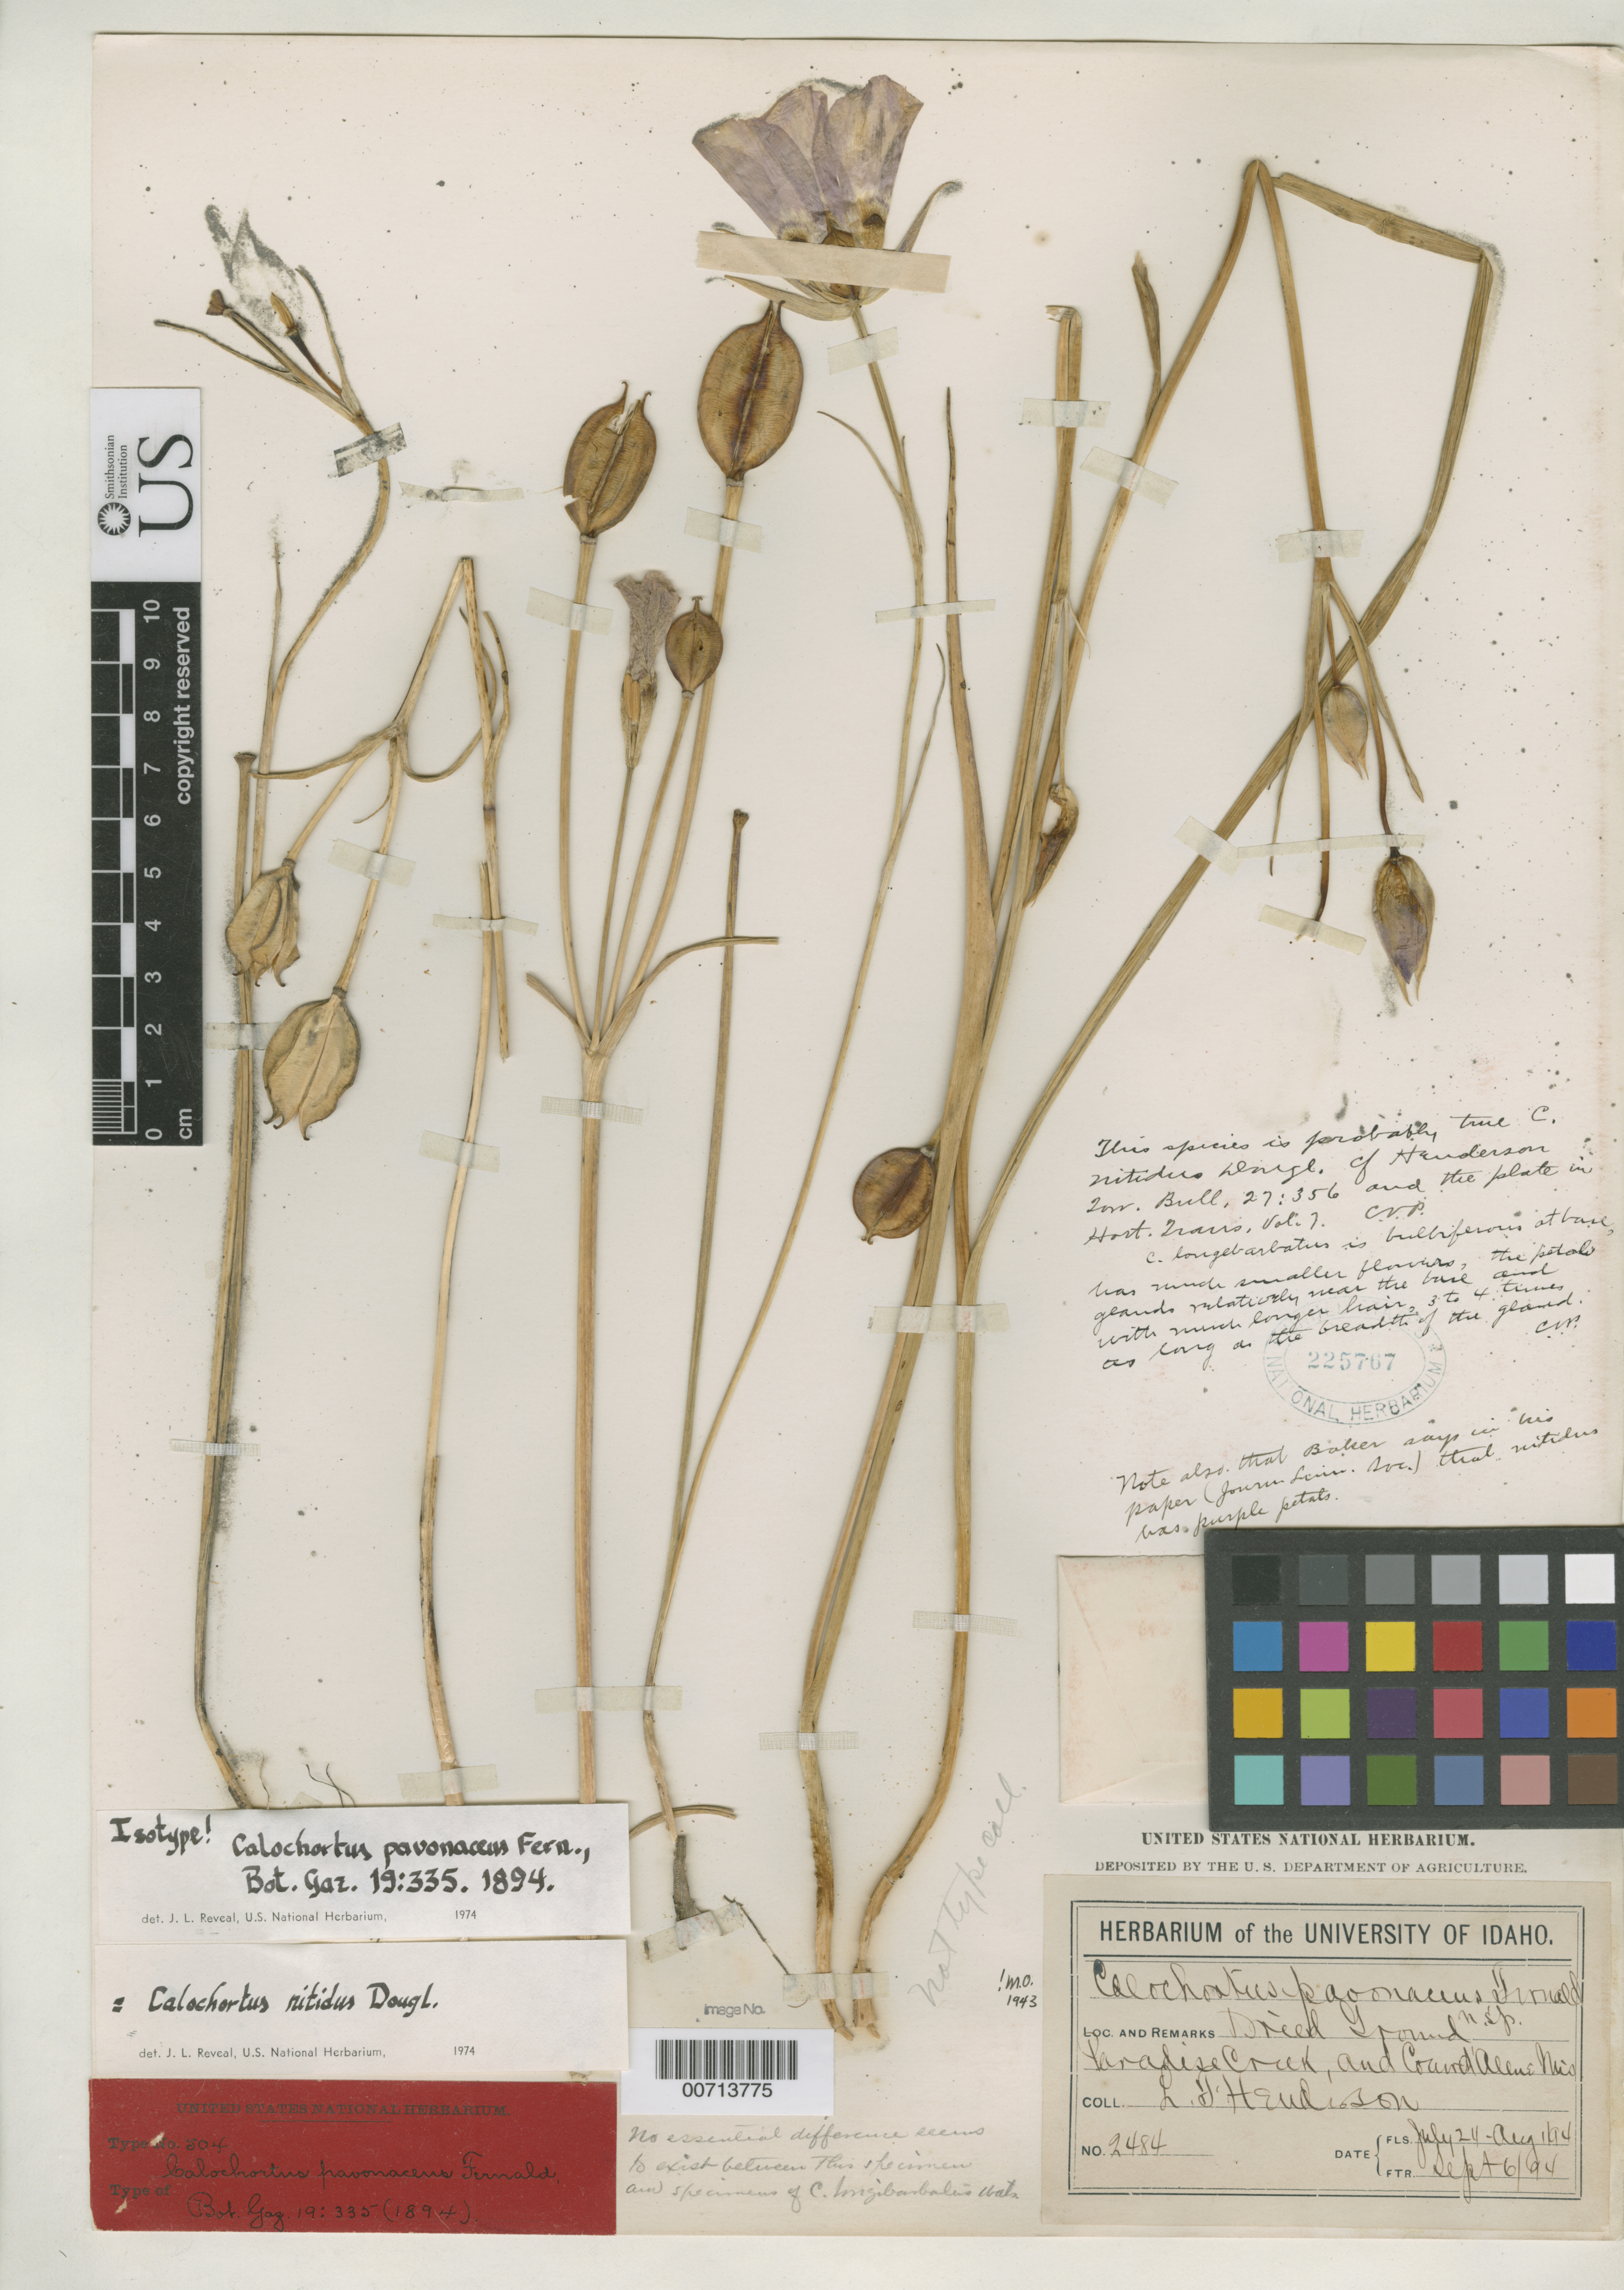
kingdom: Plantae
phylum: Tracheophyta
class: Liliopsida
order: Liliales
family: Liliaceae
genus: Calochortus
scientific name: Calochortus pavonaceus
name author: Fernald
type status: Isotype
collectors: L. F. Henderson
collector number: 2484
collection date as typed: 24 Jul 1894 to 01 Aug 1894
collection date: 1894-07-24/1894-08-01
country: United States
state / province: Washington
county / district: Whitman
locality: Paradise Creek.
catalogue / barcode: US 225767